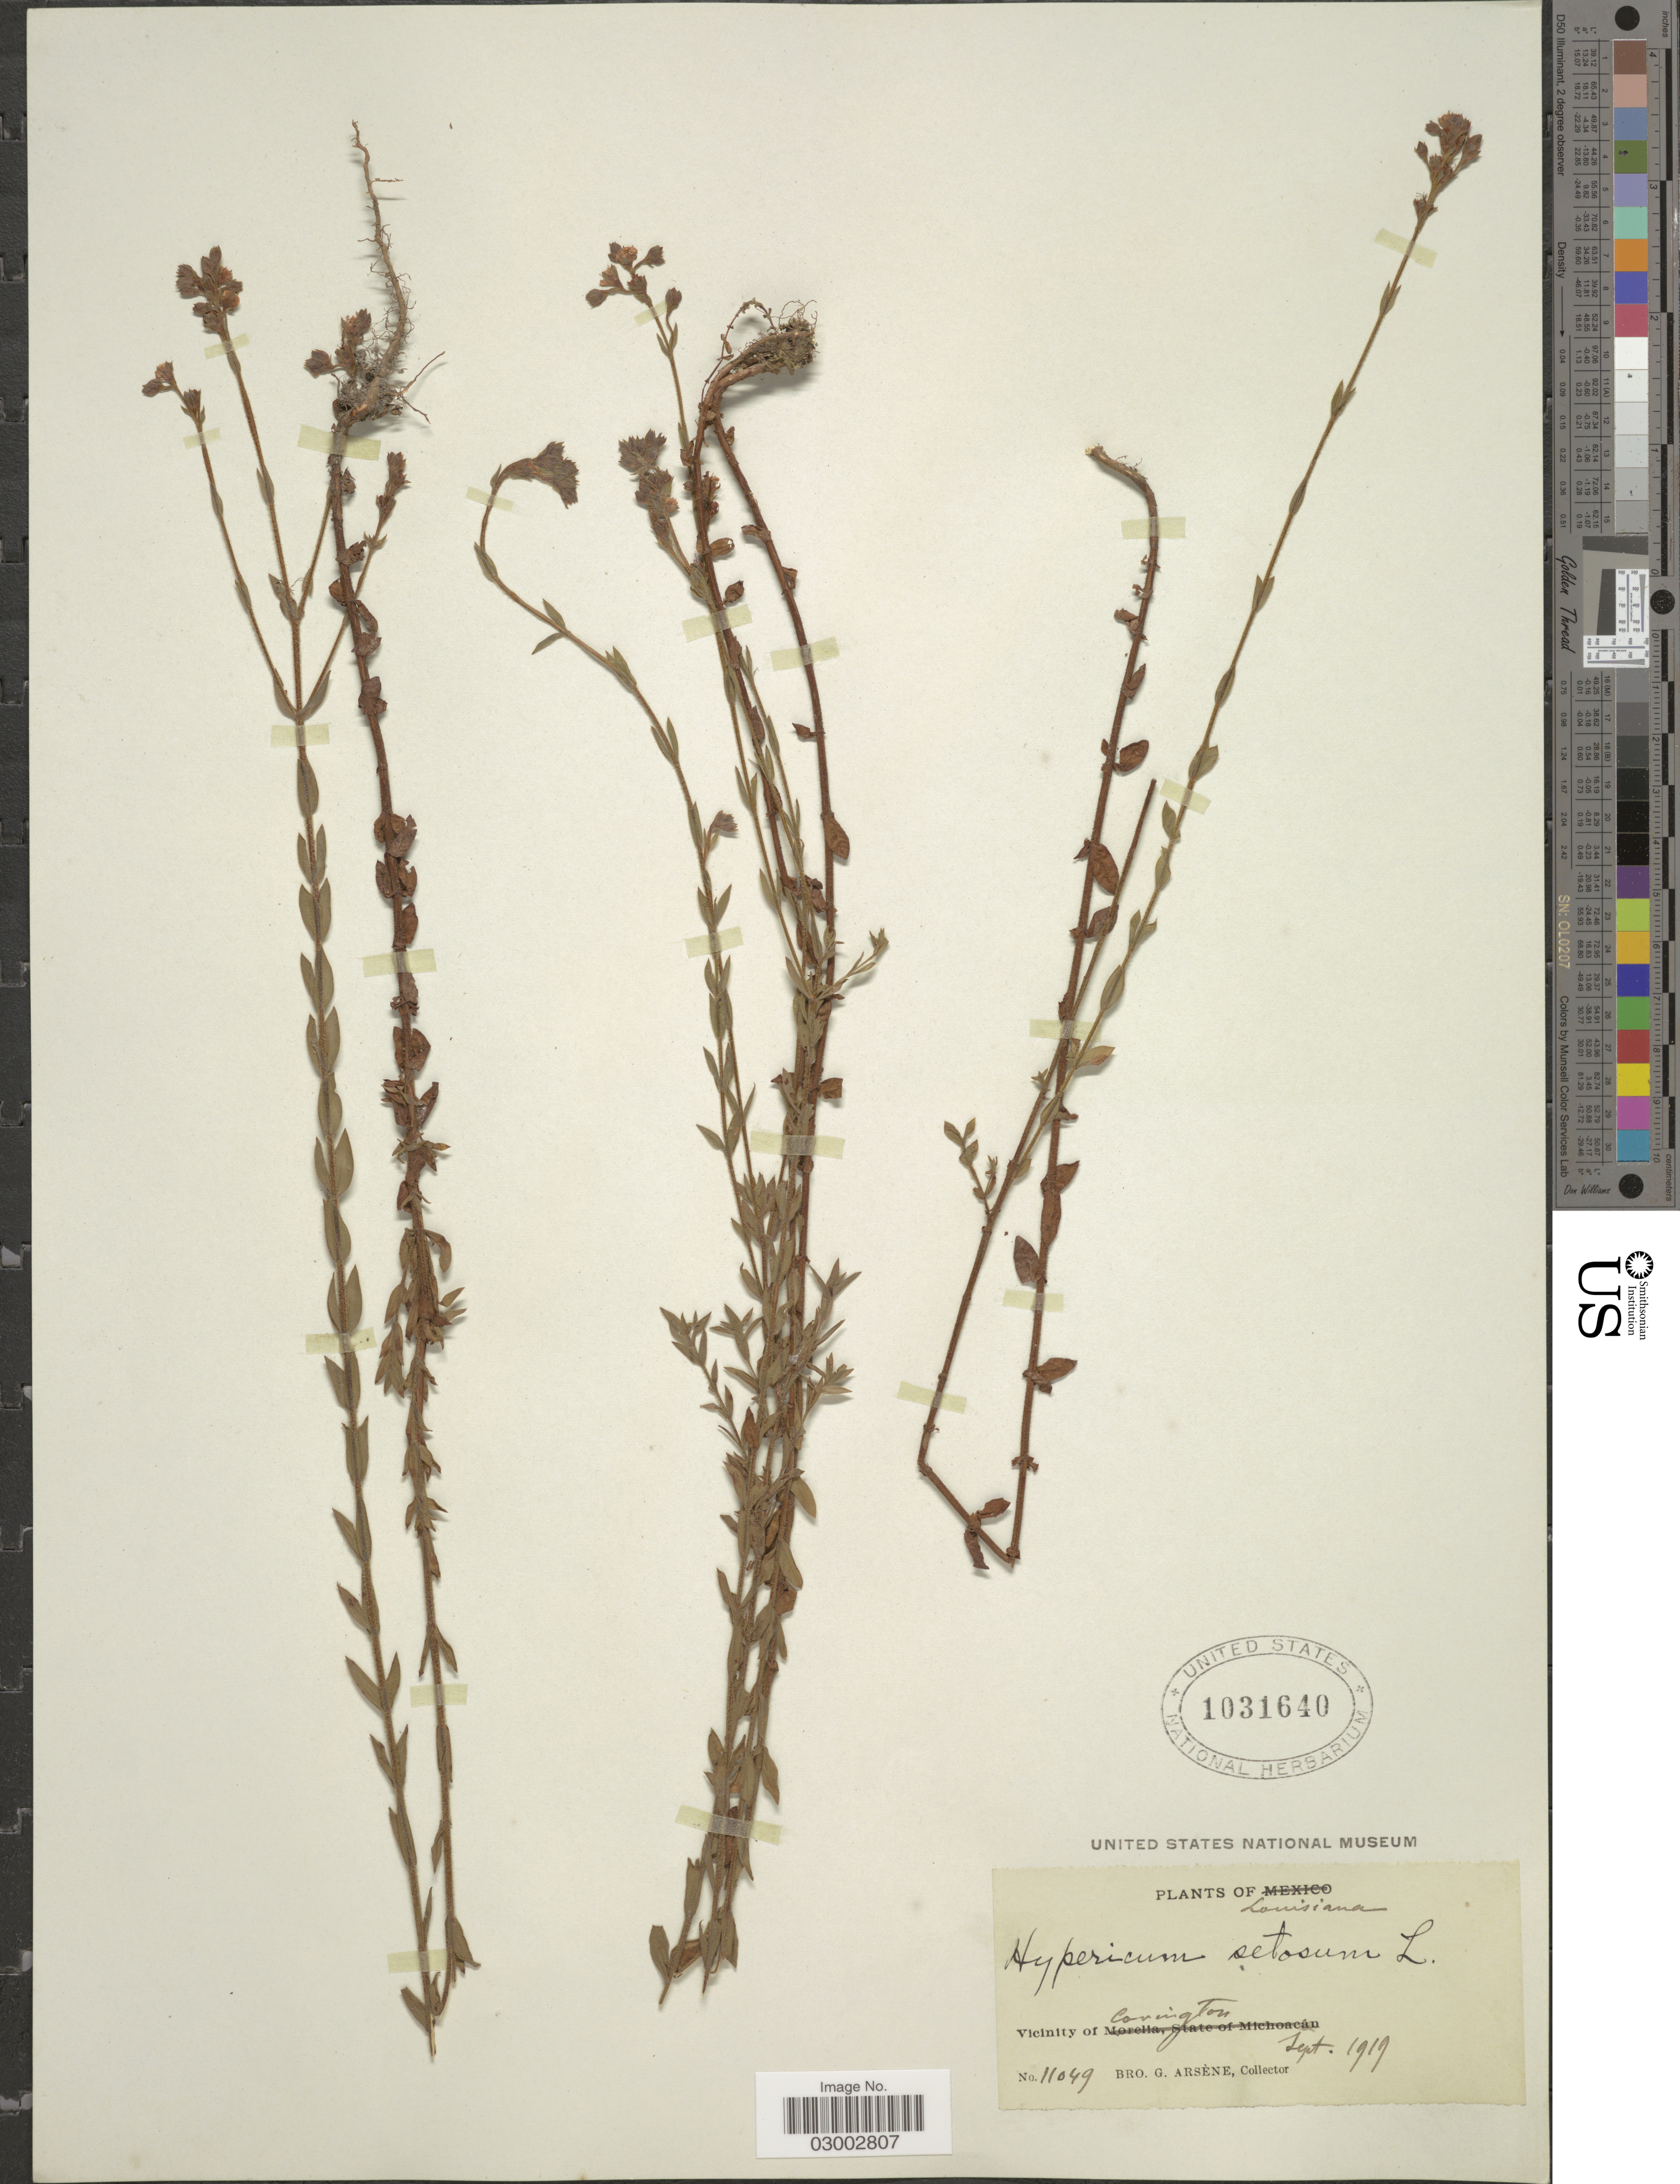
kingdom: Plantae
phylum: Tracheophyta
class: Magnoliopsida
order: Malpighiales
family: Hypericaceae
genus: Hypericum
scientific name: Hypericum setosum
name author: L.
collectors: Bro. G. Arsène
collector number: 11049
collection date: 1919-09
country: United States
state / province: Louisiana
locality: Vicinity of Covington.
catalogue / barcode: US 1031640